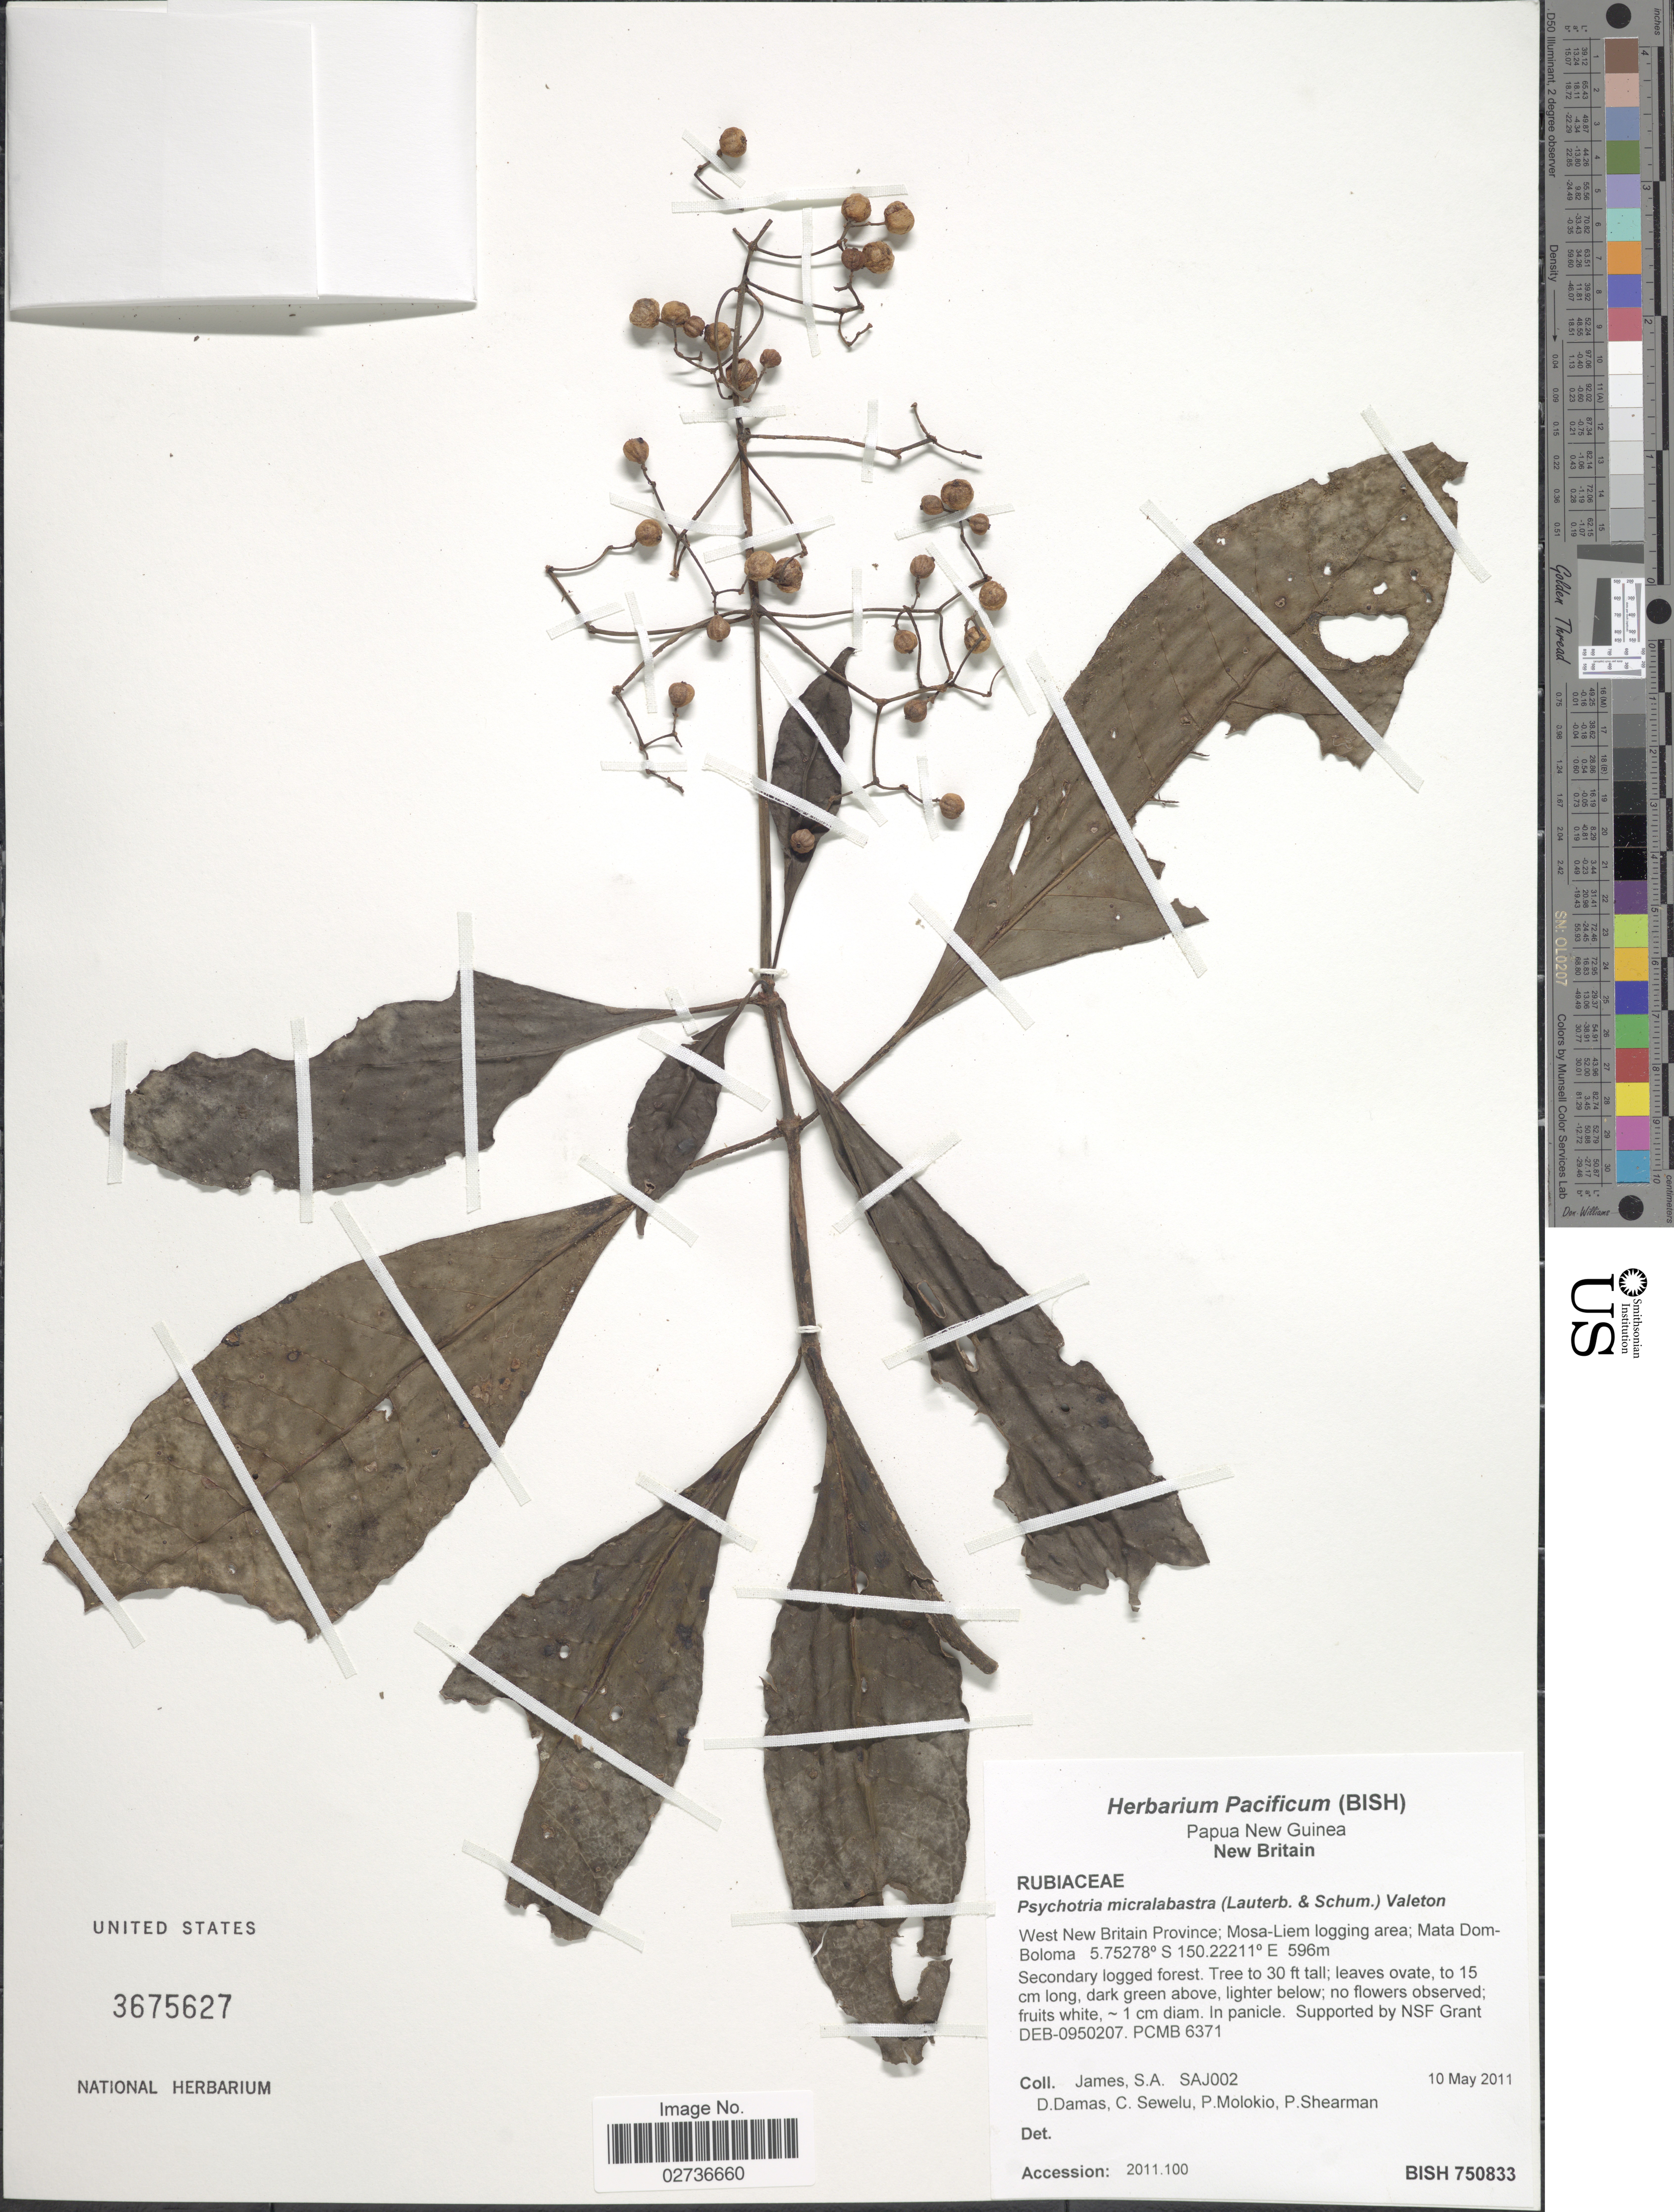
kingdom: Plantae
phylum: Tracheophyta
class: Magnoliopsida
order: Gentianales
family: Rubiaceae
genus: Psychotria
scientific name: Psychotria micralabastra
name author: (Lauterb. & K. Schum.) Valeton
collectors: S. James, D. Damas, C. Sewelu, P. Molokio & P. Shearman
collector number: SAJ002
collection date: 2011-05-10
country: Papua New Guinea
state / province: West New Britain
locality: New Guinea, West New Britain Province: Mosa-Liem logging area, Mata Dom-Boloma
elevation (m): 596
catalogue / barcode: US 3675627